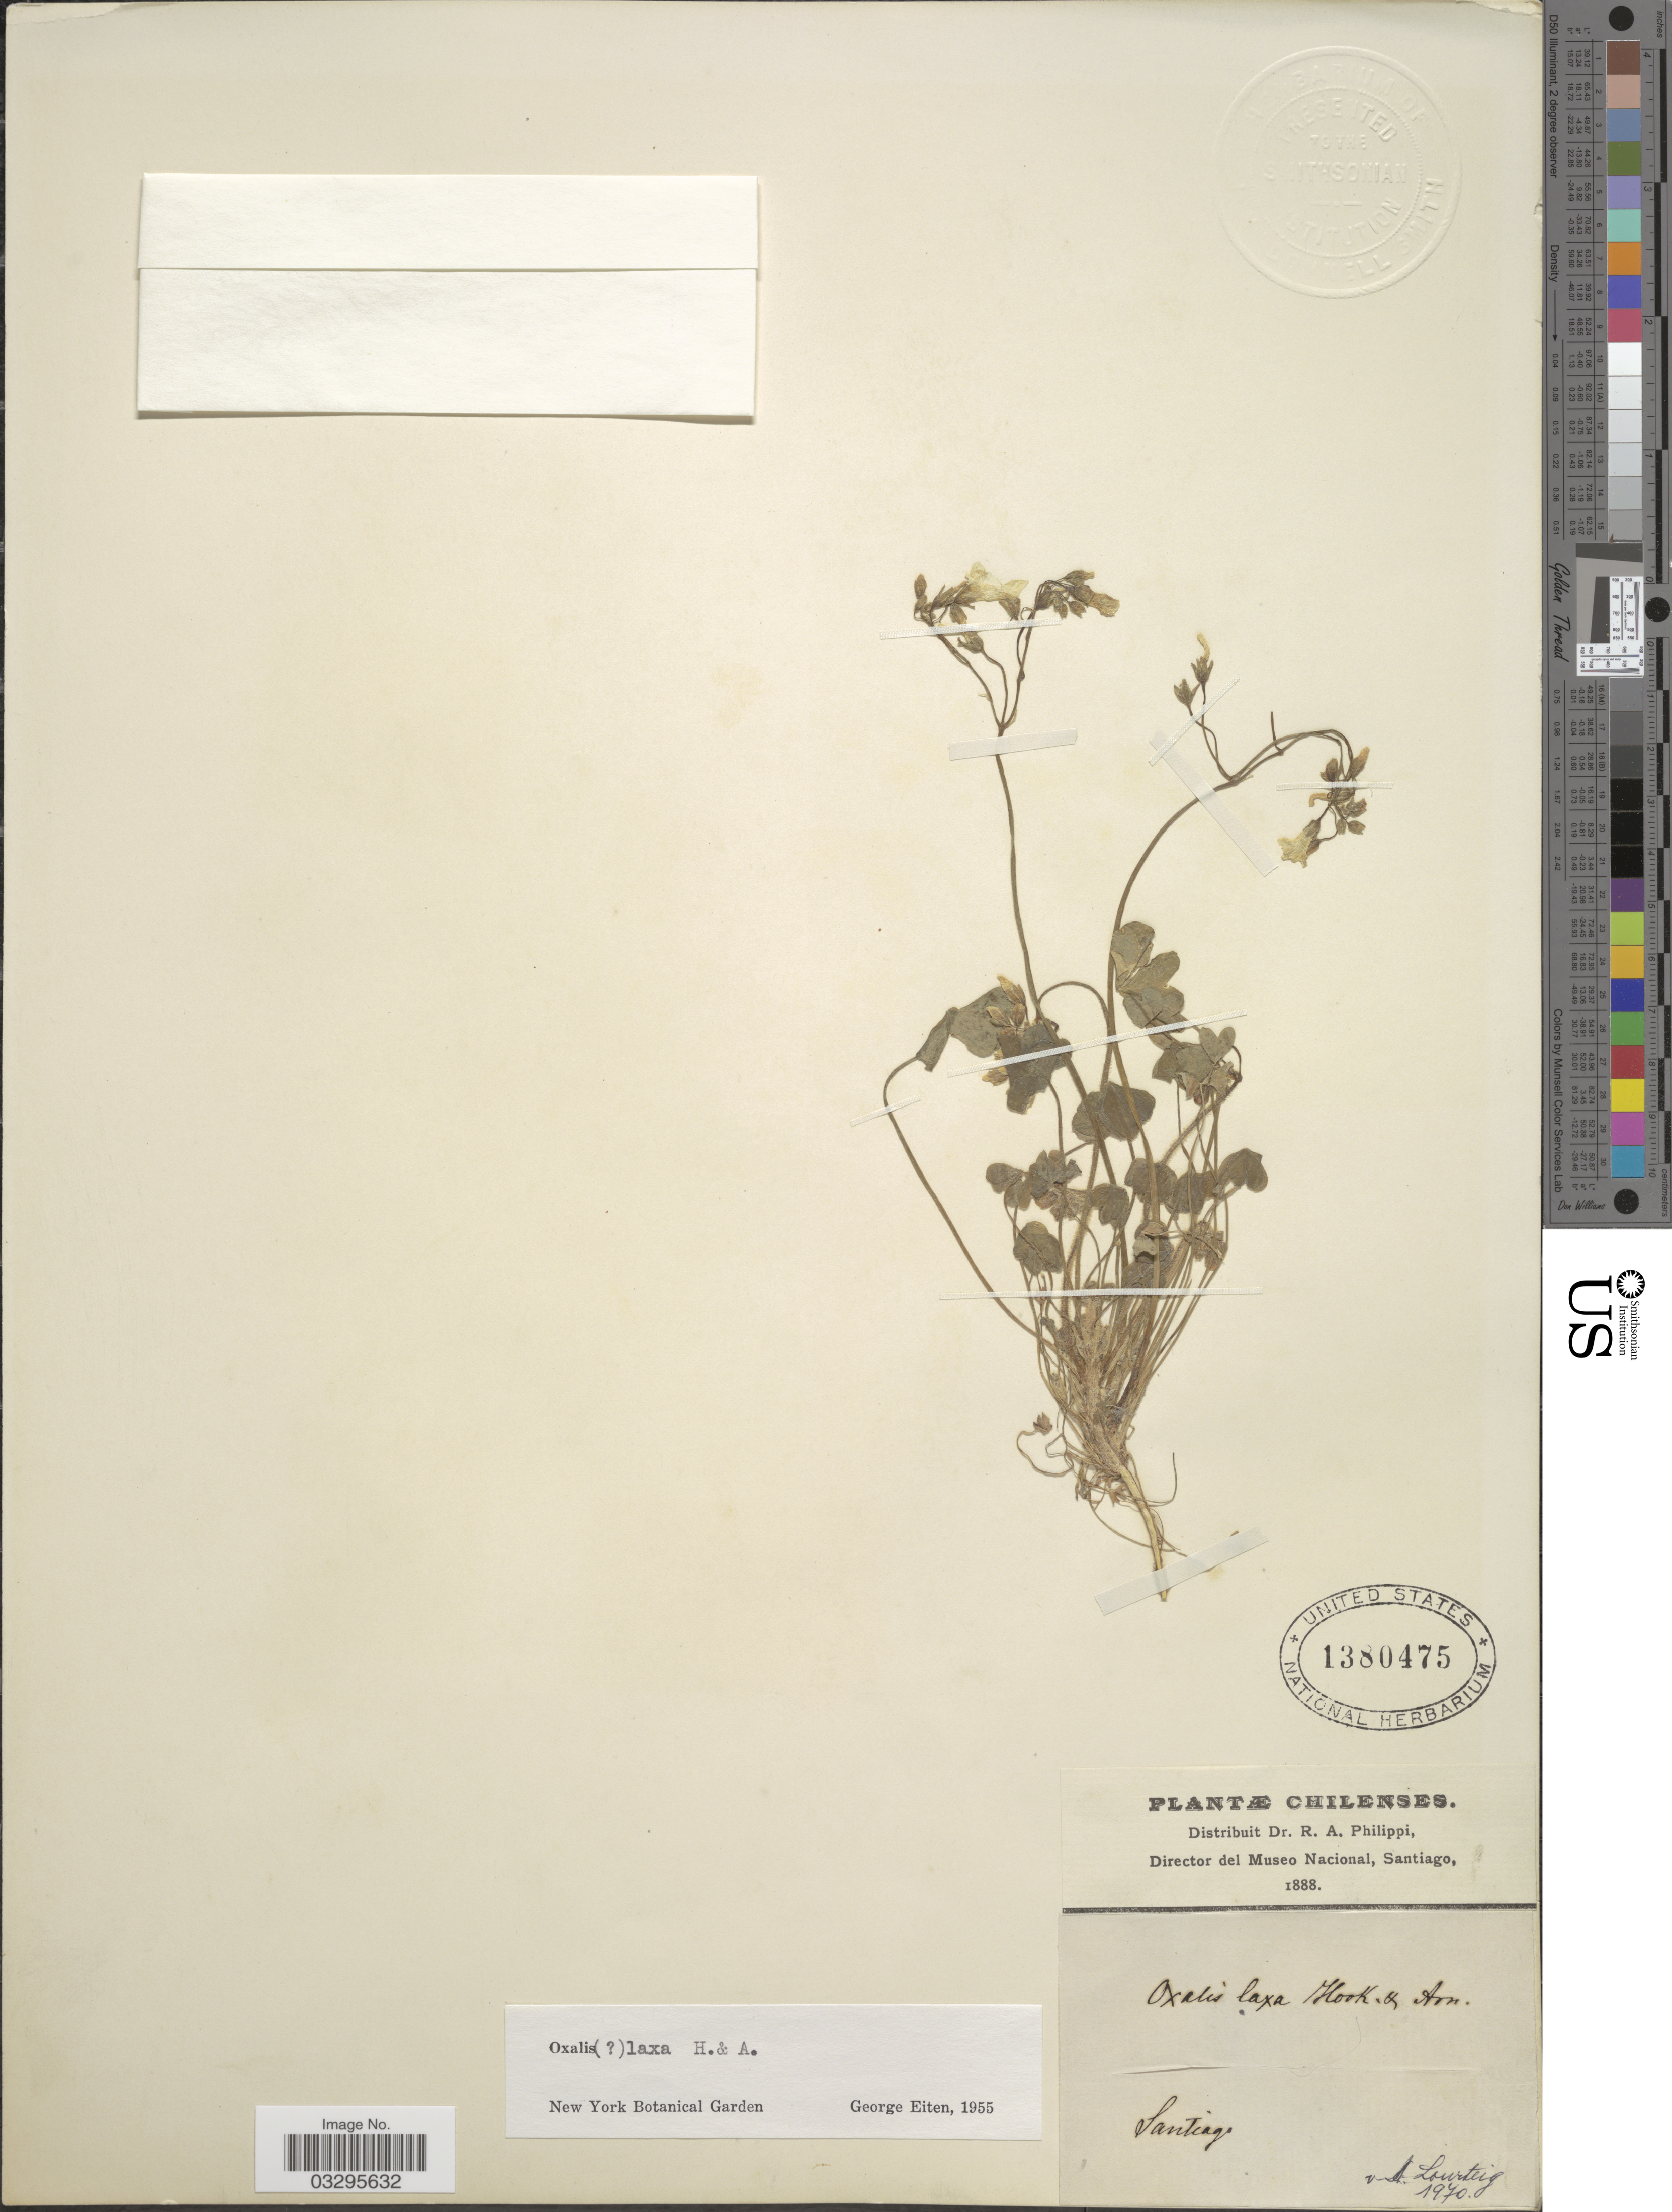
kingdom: Plantae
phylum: Tracheophyta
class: Magnoliopsida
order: Oxalidales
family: Oxalidaceae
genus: Oxalis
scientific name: Oxalis laxa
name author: Hook. & Arn.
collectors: ex. herb. R.A. Philippi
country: Chile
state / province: Región Metropolitana (RM)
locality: Santiago.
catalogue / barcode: US 1380475